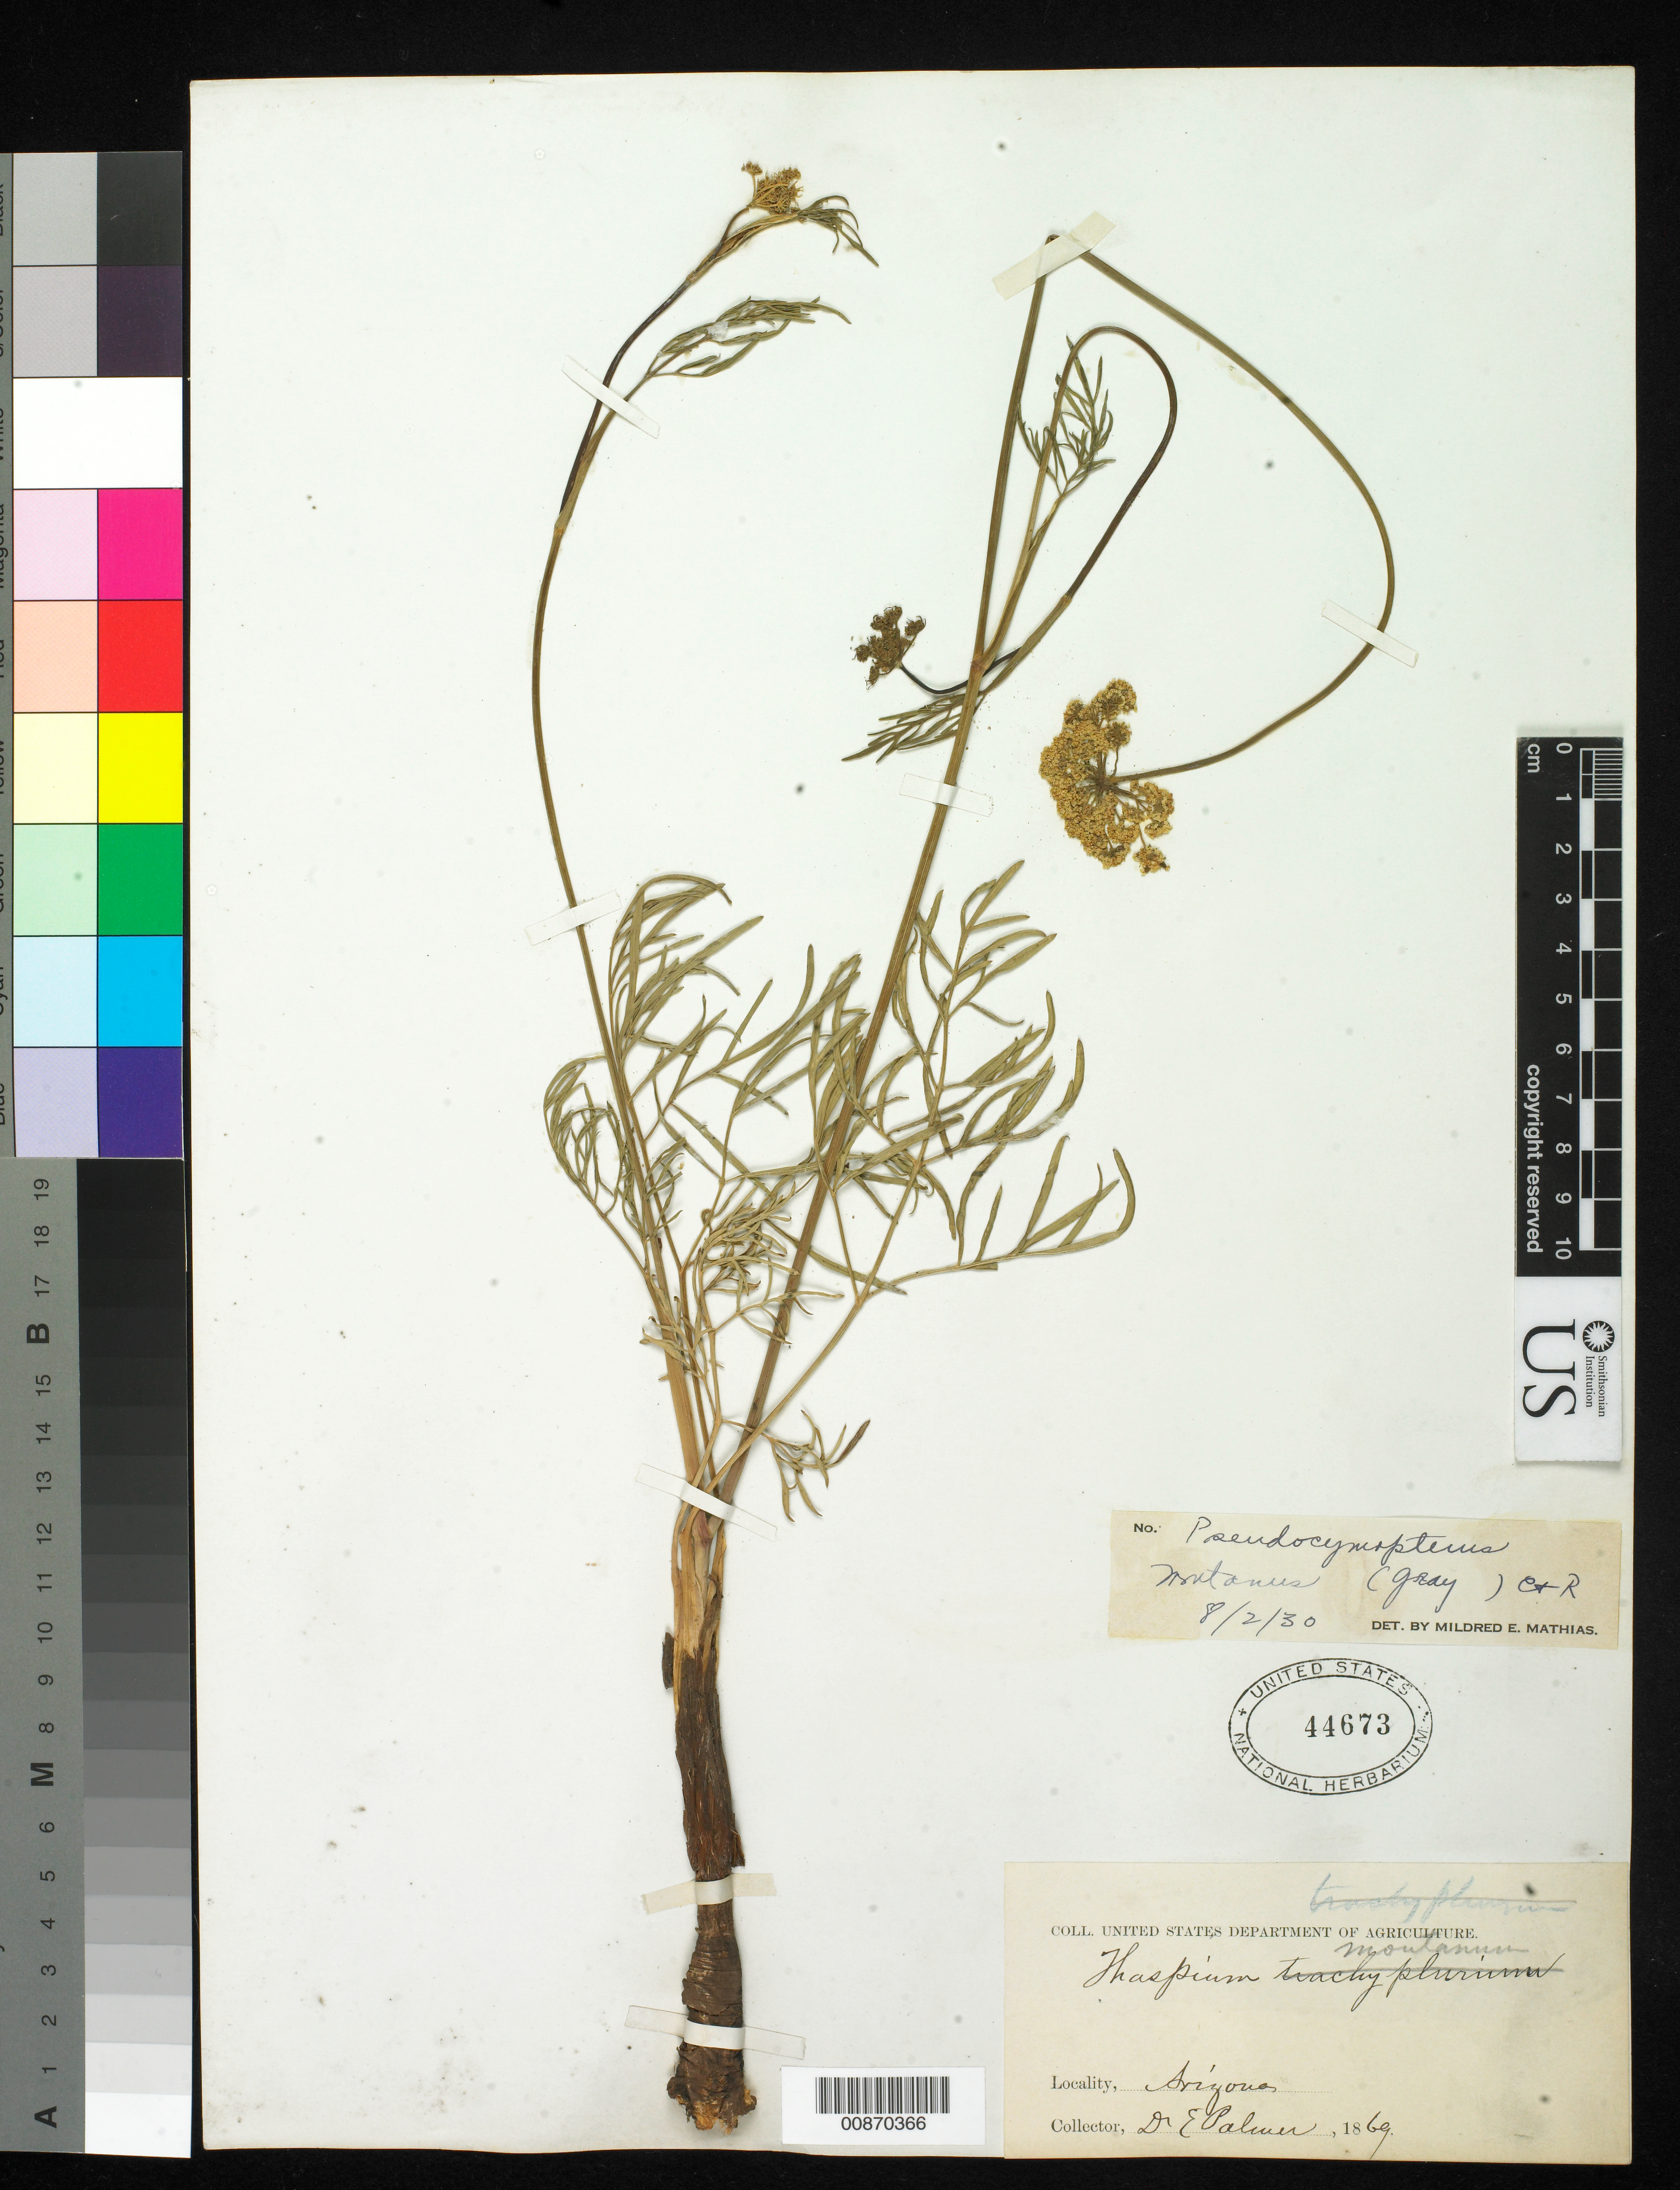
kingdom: Plantae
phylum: Tracheophyta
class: Magnoliopsida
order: Apiales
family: Apiaceae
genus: Pseudocymopterus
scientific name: Pseudocymopterus montanus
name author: (A. Gray) J.M. Coult. & Rose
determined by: Mathias, M. E.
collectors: E. Palmer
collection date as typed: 1869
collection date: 1869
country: United States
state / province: Arizona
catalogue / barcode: US 44673